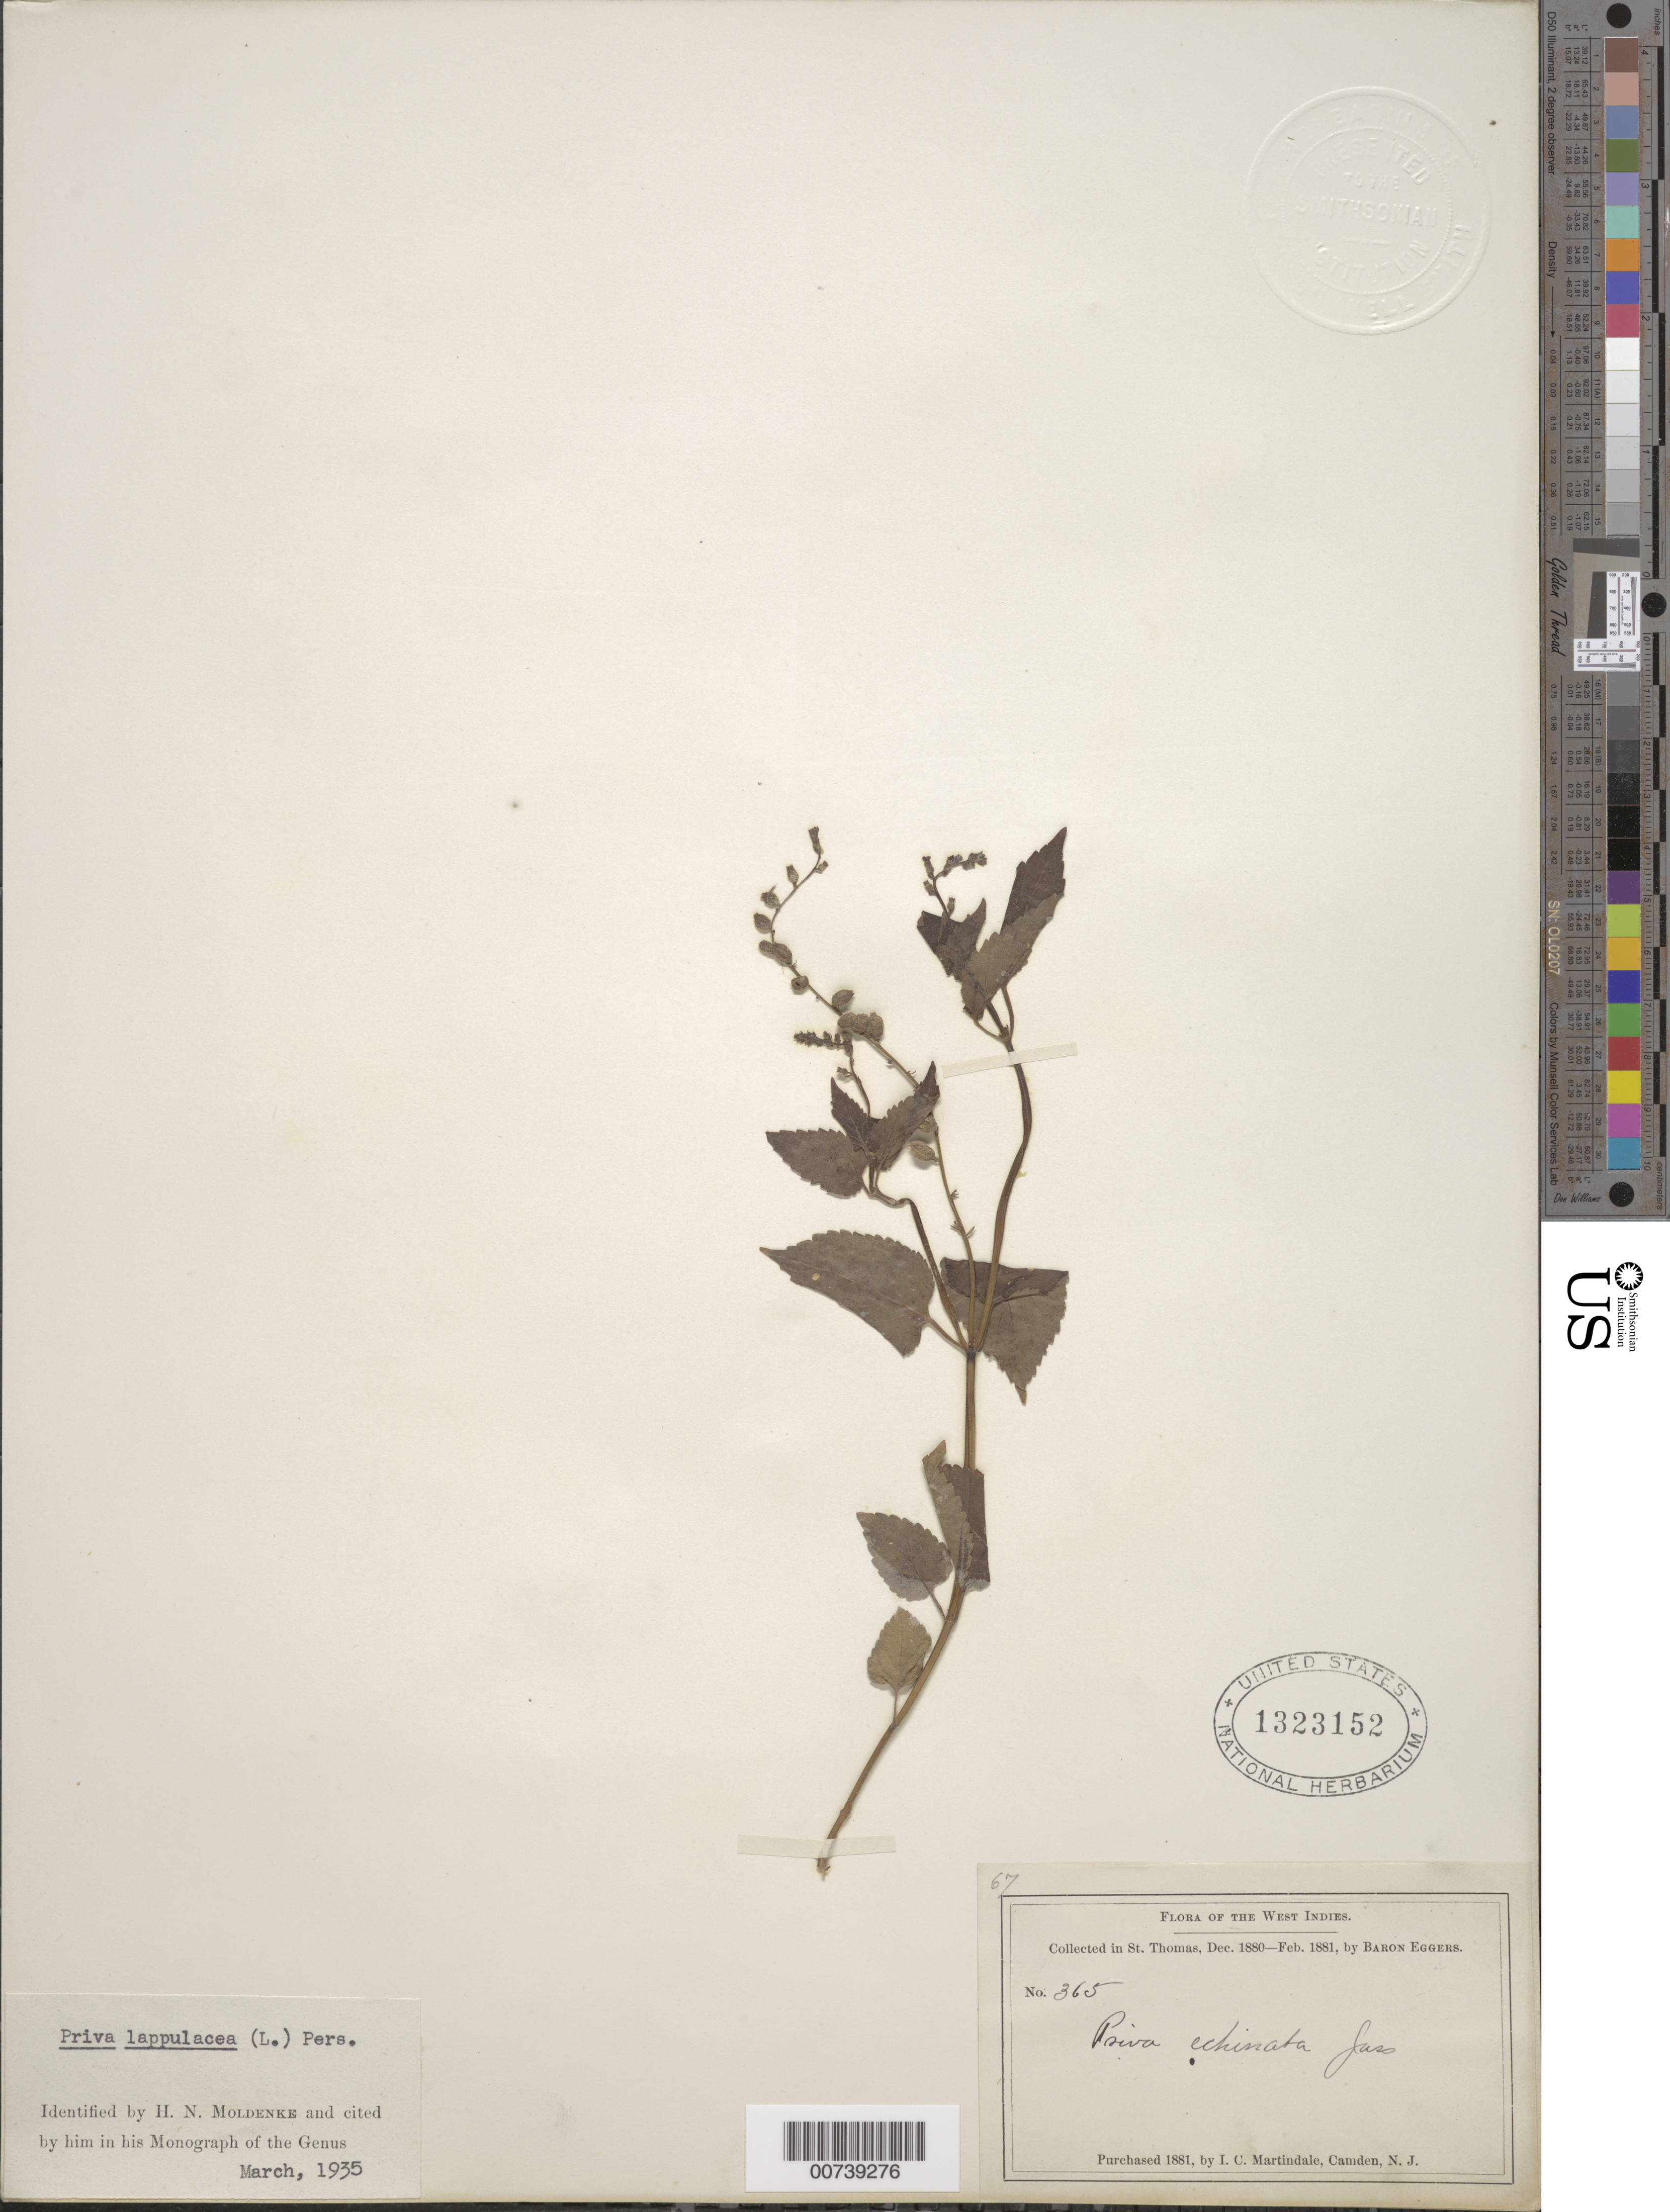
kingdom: Plantae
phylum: Tracheophyta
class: Magnoliopsida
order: Lamiales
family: Verbenaceae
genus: Priva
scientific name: Priva lappulacea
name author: (L.) Pers.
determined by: Moldenke, H. N.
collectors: H. F. A. von Eggers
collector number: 365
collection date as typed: Dec 1880 to -- Feb 1881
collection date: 1880-12/1881-02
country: U.S. Virgin Islands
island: St. Thomas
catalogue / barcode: US 1323152